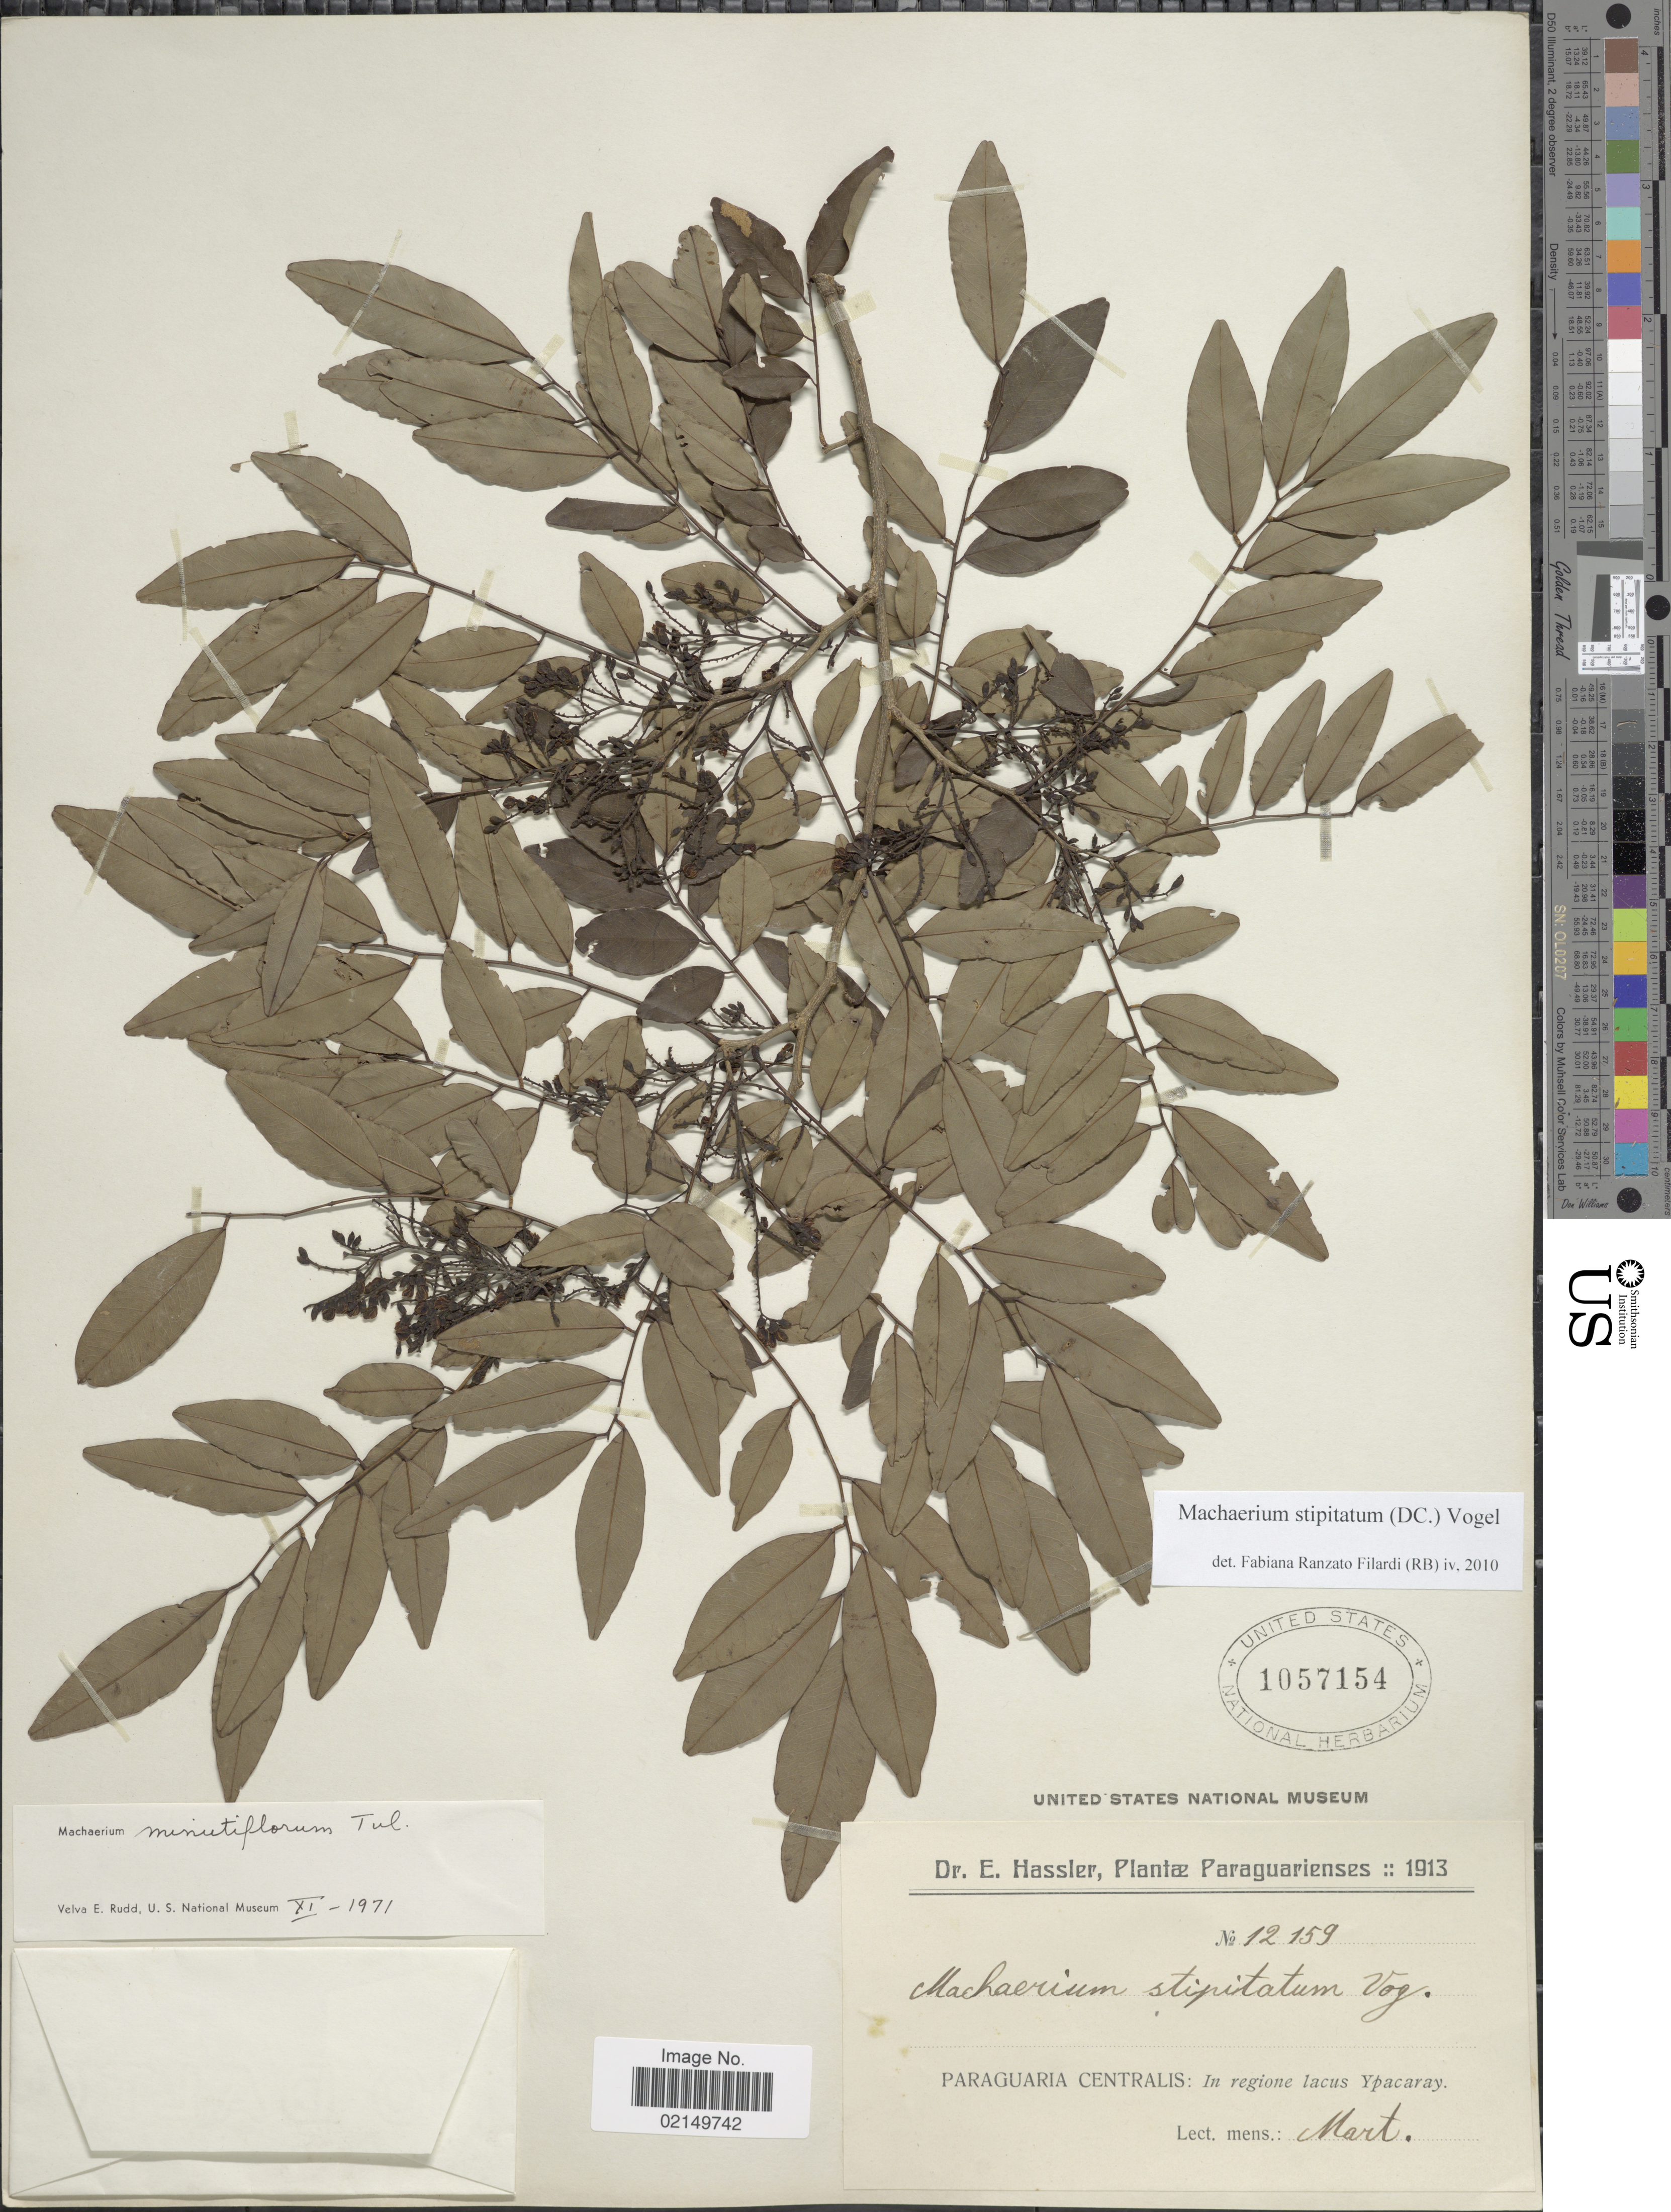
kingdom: Plantae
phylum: Tracheophyta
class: Magnoliopsida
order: Fabales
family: Fabaceae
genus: Machaerium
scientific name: Machaerium stipitatum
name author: (DC.) Vogel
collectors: E. Hassler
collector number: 12159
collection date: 1913-03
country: Paraguay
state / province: Central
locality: Paraguarienses. Paraguaria Centralis: In regione lacus Ypacaray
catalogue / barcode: US 1057154